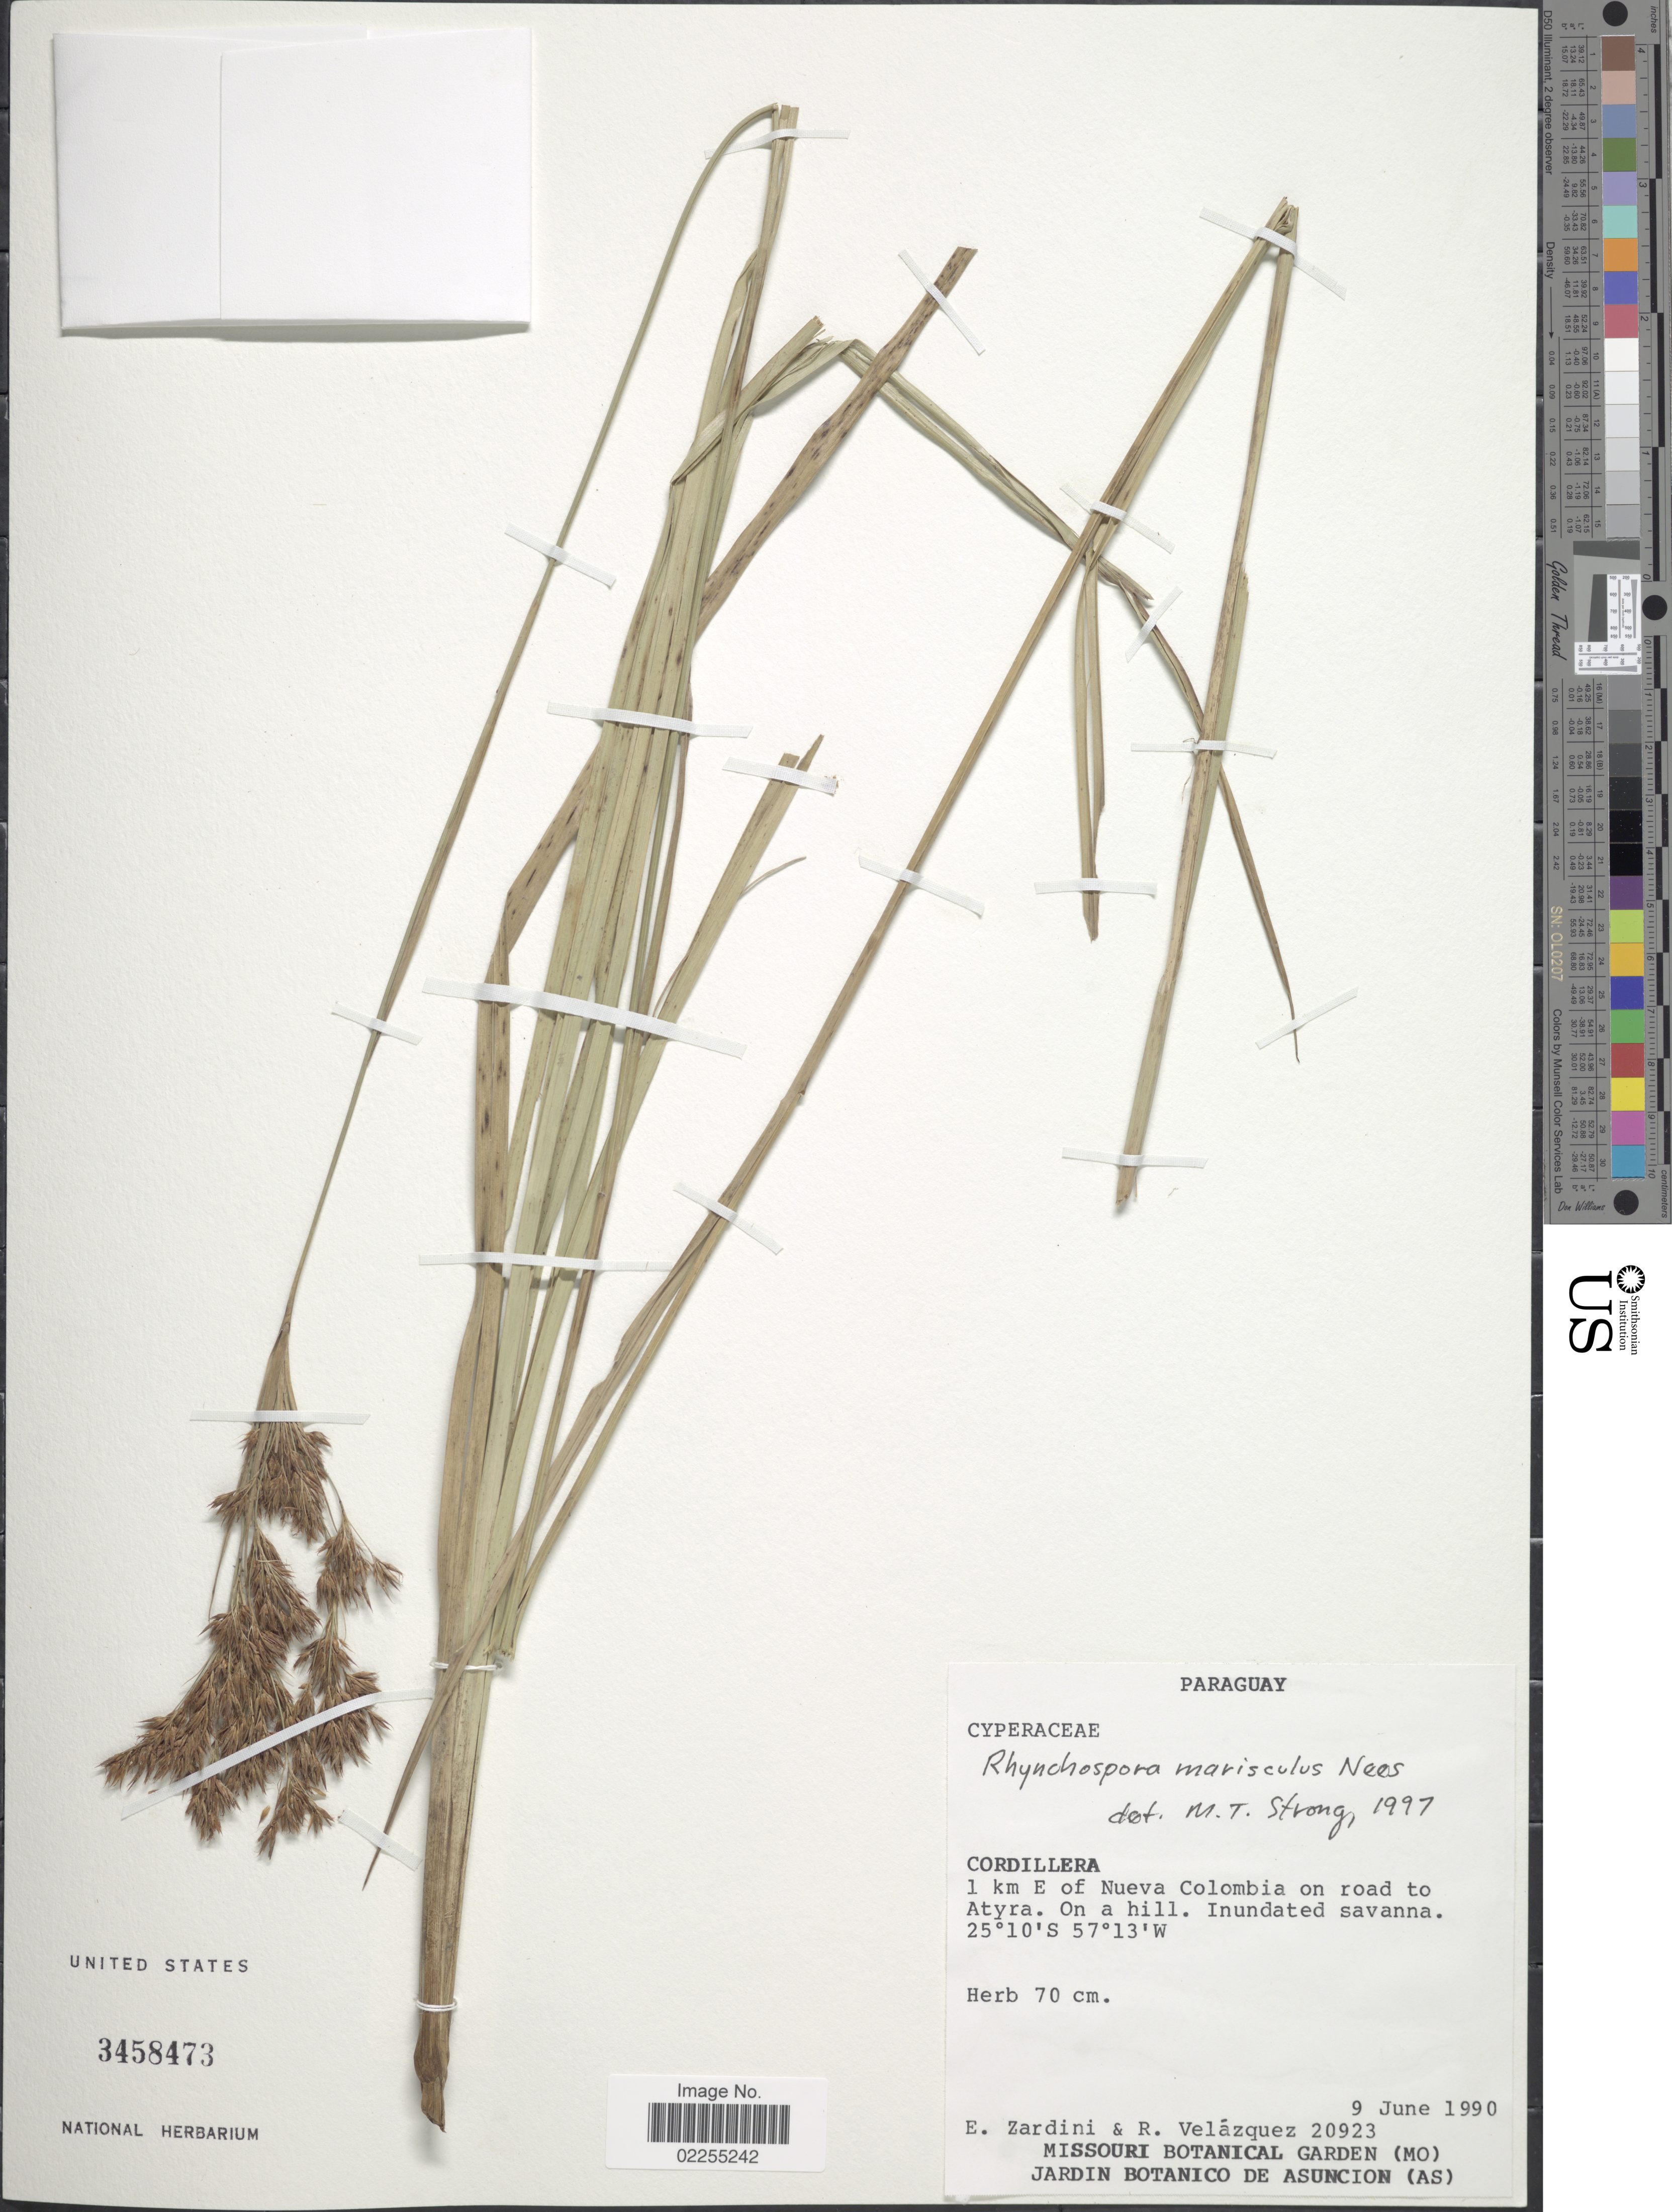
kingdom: Plantae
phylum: Tracheophyta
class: Liliopsida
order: Poales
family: Cyperaceae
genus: Rhynchospora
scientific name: Rhynchospora marisculus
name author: Lindl. & Nees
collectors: E. M. Zardini & R. Velázquez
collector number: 20923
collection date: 1990-06-09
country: Paraguay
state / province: Cordillera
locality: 1 km E of Nueva Colombia on road to Atyra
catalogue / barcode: US 3458473